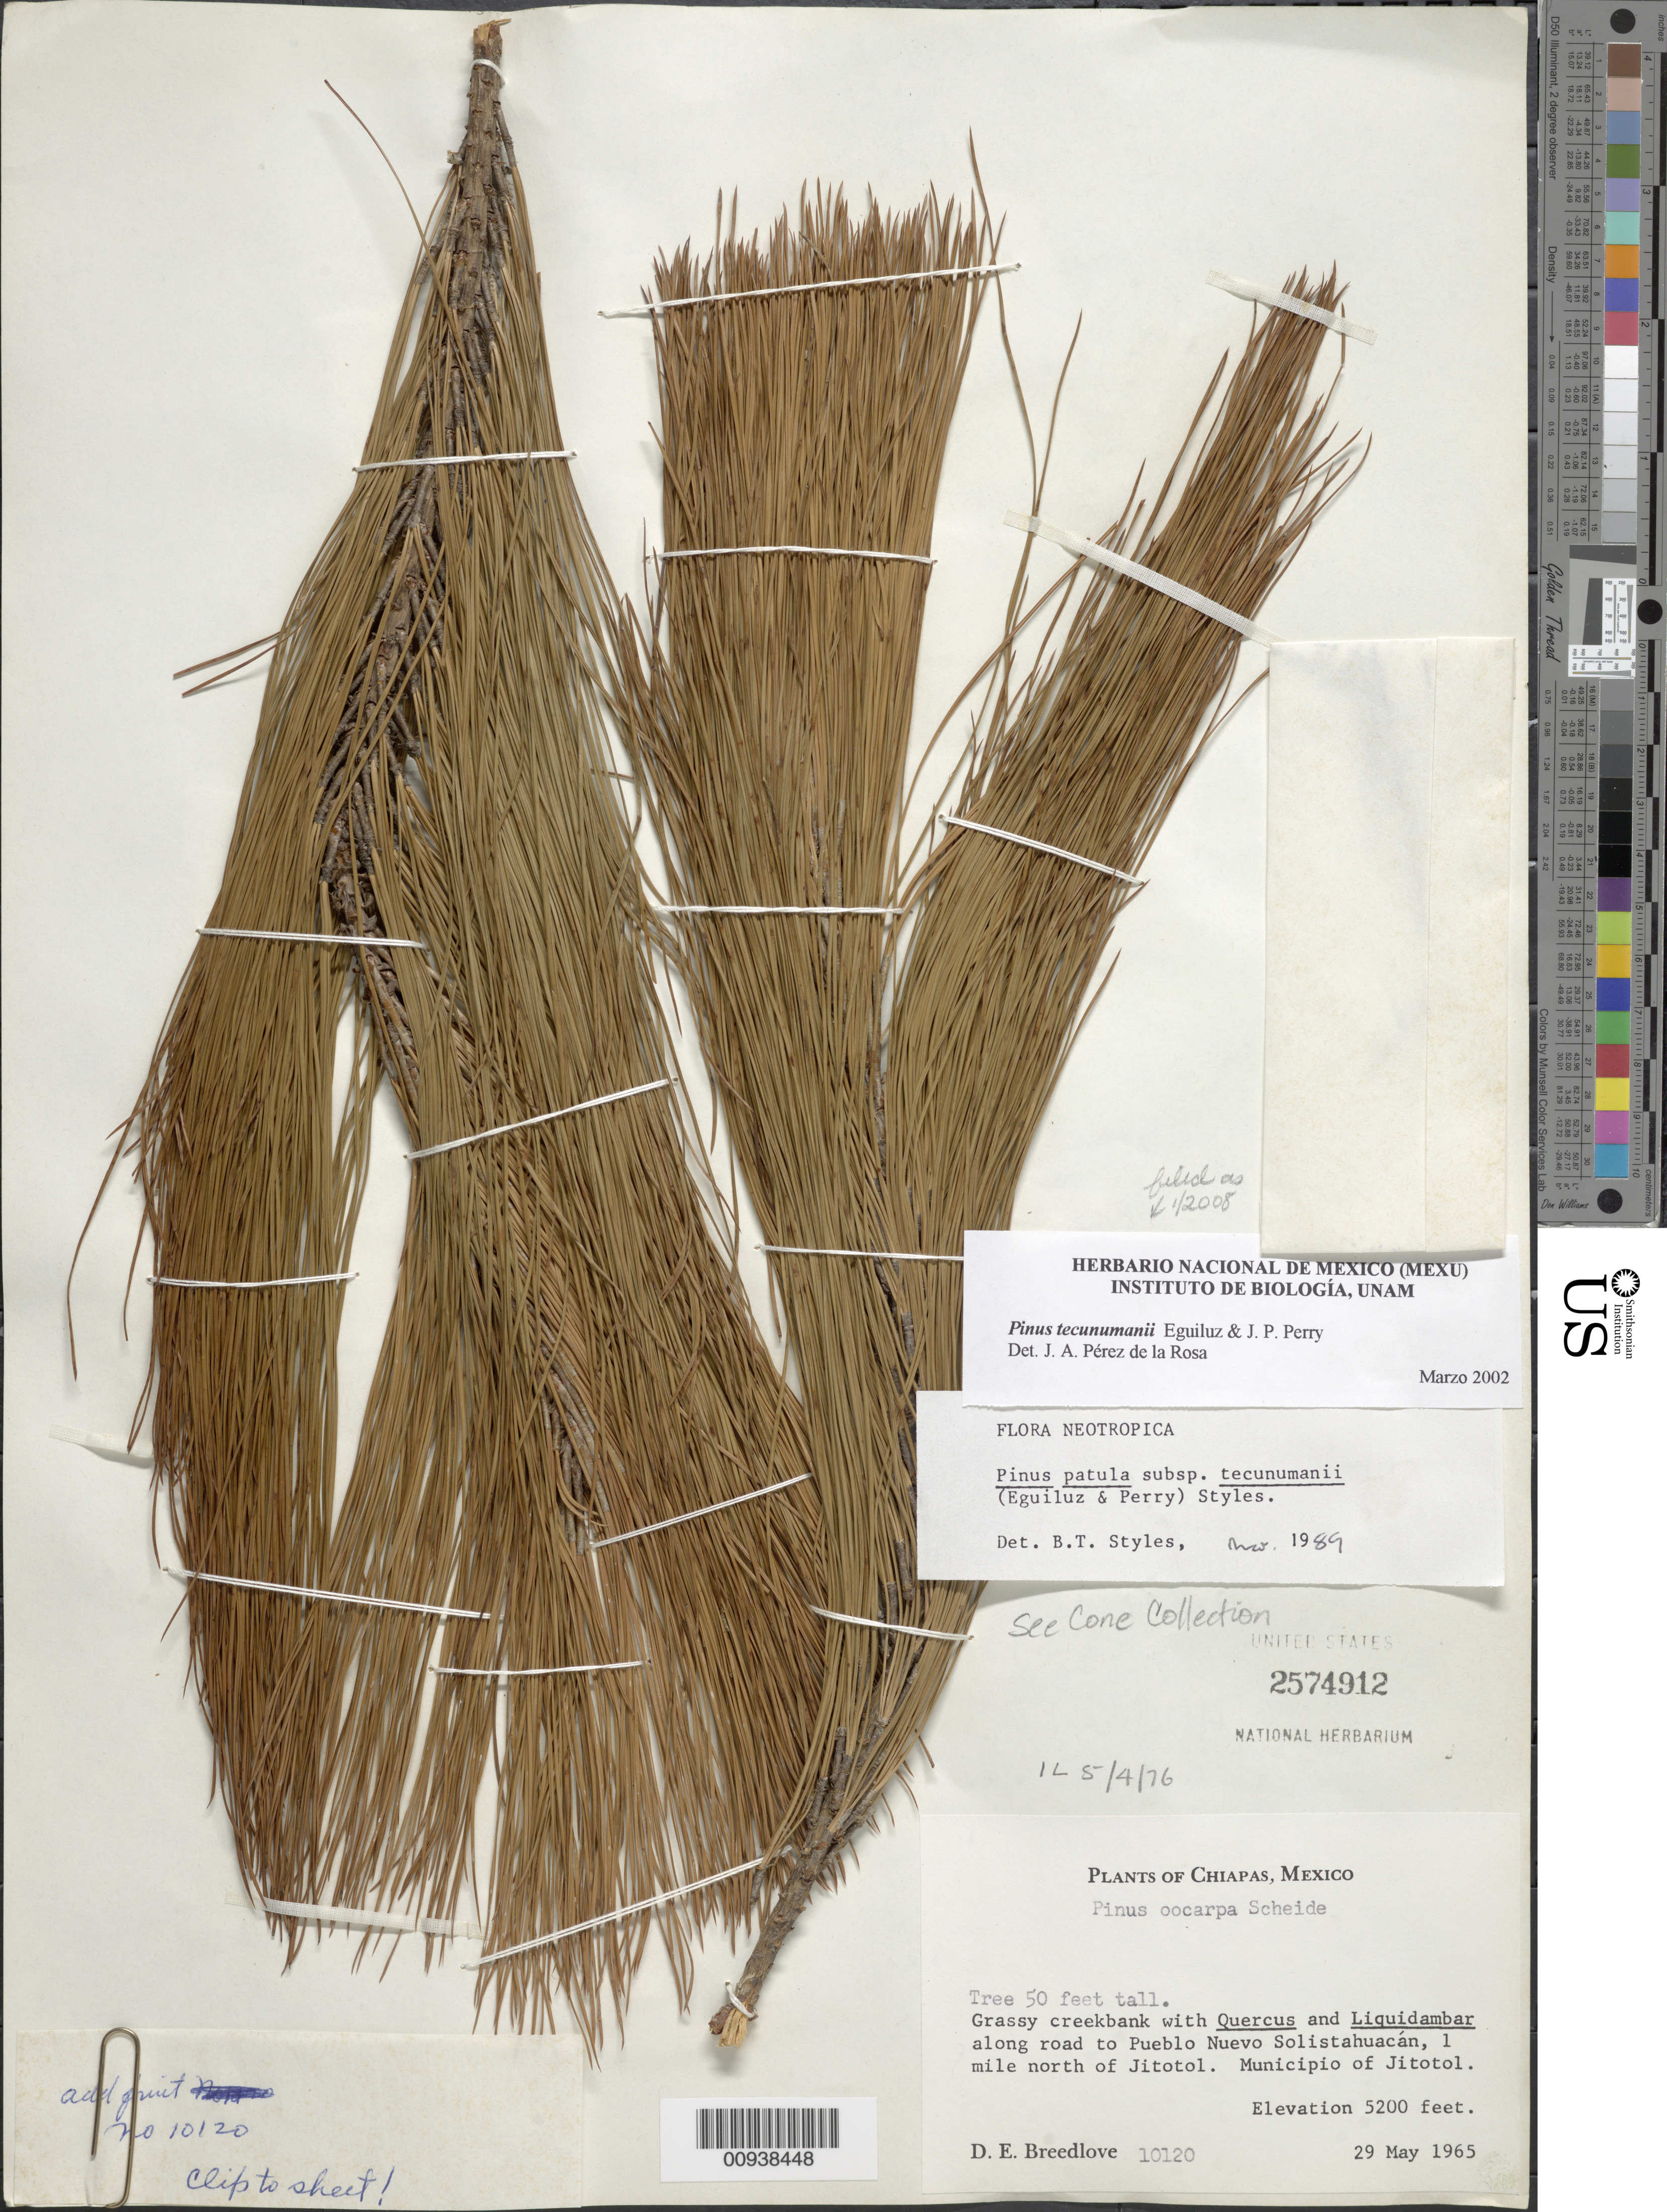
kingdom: Plantae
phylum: Tracheophyta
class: Pinopsida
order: Pinales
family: Pinaceae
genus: Pinus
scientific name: Pinus tecunumanii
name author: F. Schwerdtf. ex Eguiluz & J.P. Perry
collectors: D. E. Breedlove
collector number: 10120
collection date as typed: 29 May 1965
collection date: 1965-05-29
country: Mexico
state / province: Chiapas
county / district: Jitotol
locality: Along road to Pueblo Nuevo Solistahuacán, 1 mile north of Jitotol.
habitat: Grassy creekbank with Quercus and Liquidambar along road.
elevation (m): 1585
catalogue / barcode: US 2574912